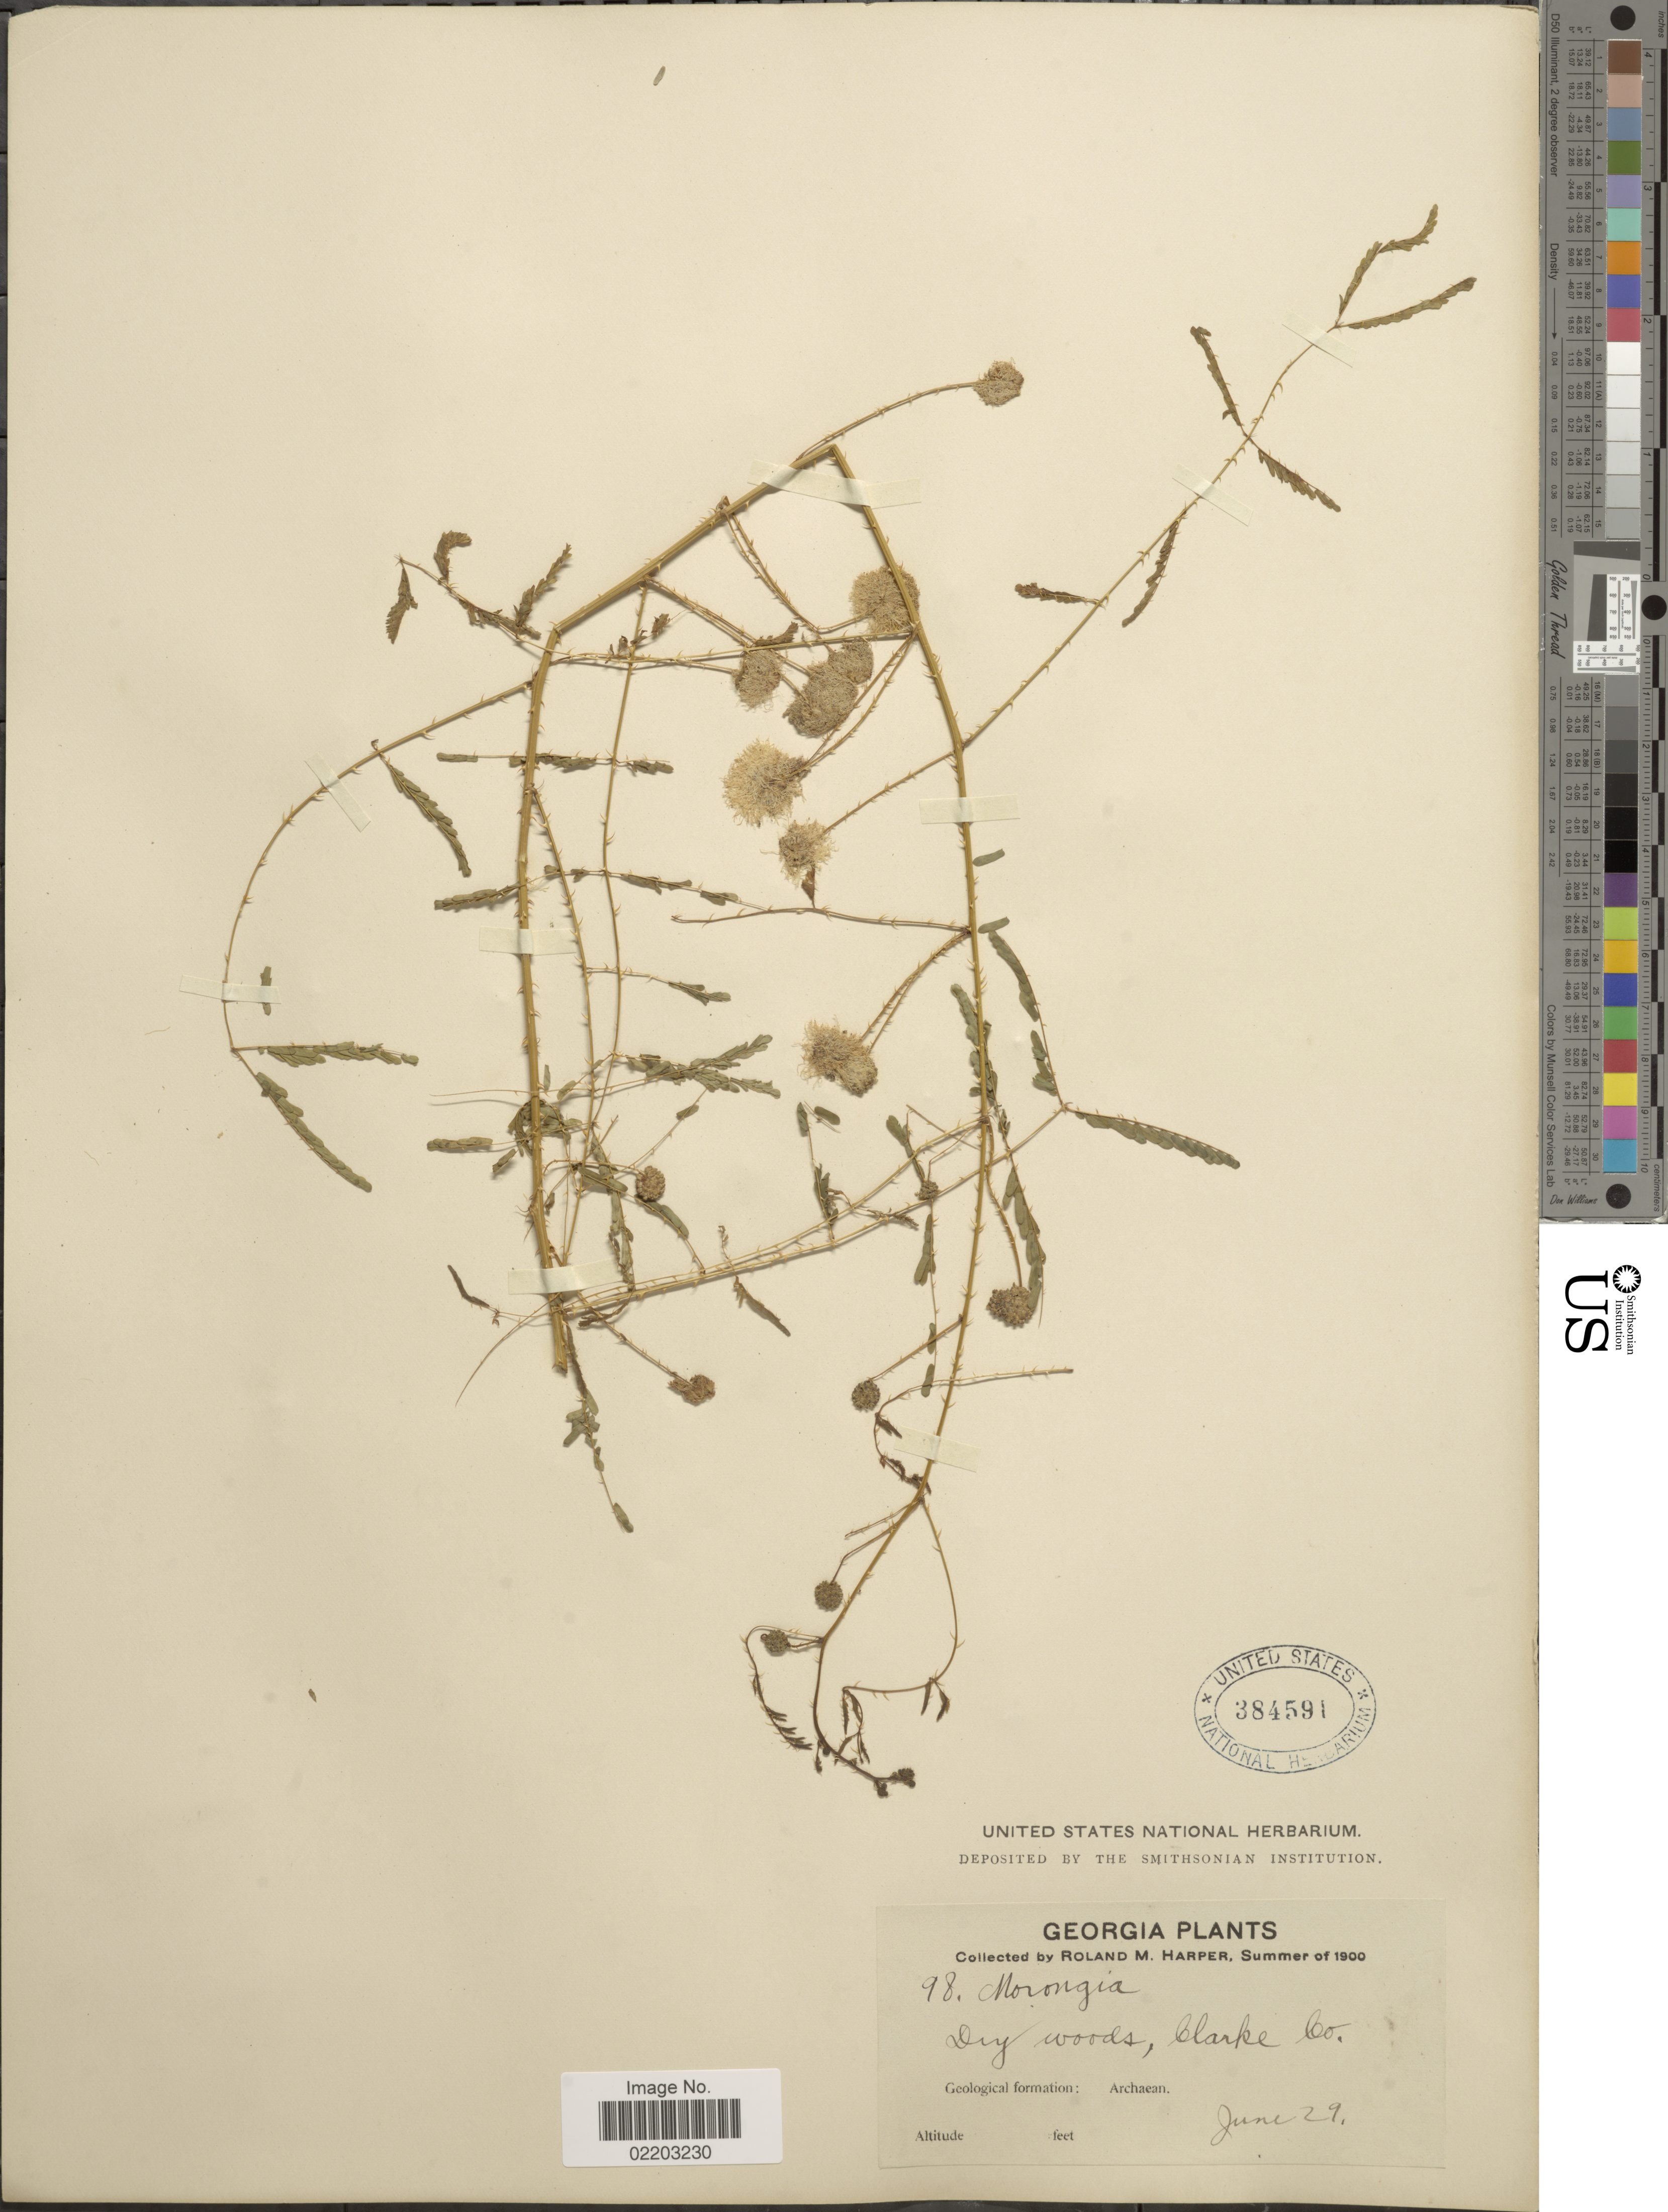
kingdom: Plantae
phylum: Tracheophyta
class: Magnoliopsida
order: Fabales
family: Fabaceae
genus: Mimosa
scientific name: Mimosa microphylla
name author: Dryand.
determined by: Strong, M. T., (US), Smithsonian Institution - National Museum of Natural History (UNITED STATES)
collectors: R. M. Harper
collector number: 98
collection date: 1900-06-29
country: United States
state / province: Georgia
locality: Dry woods, Clarke Co, Geological formation: Archaean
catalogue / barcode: US 384591